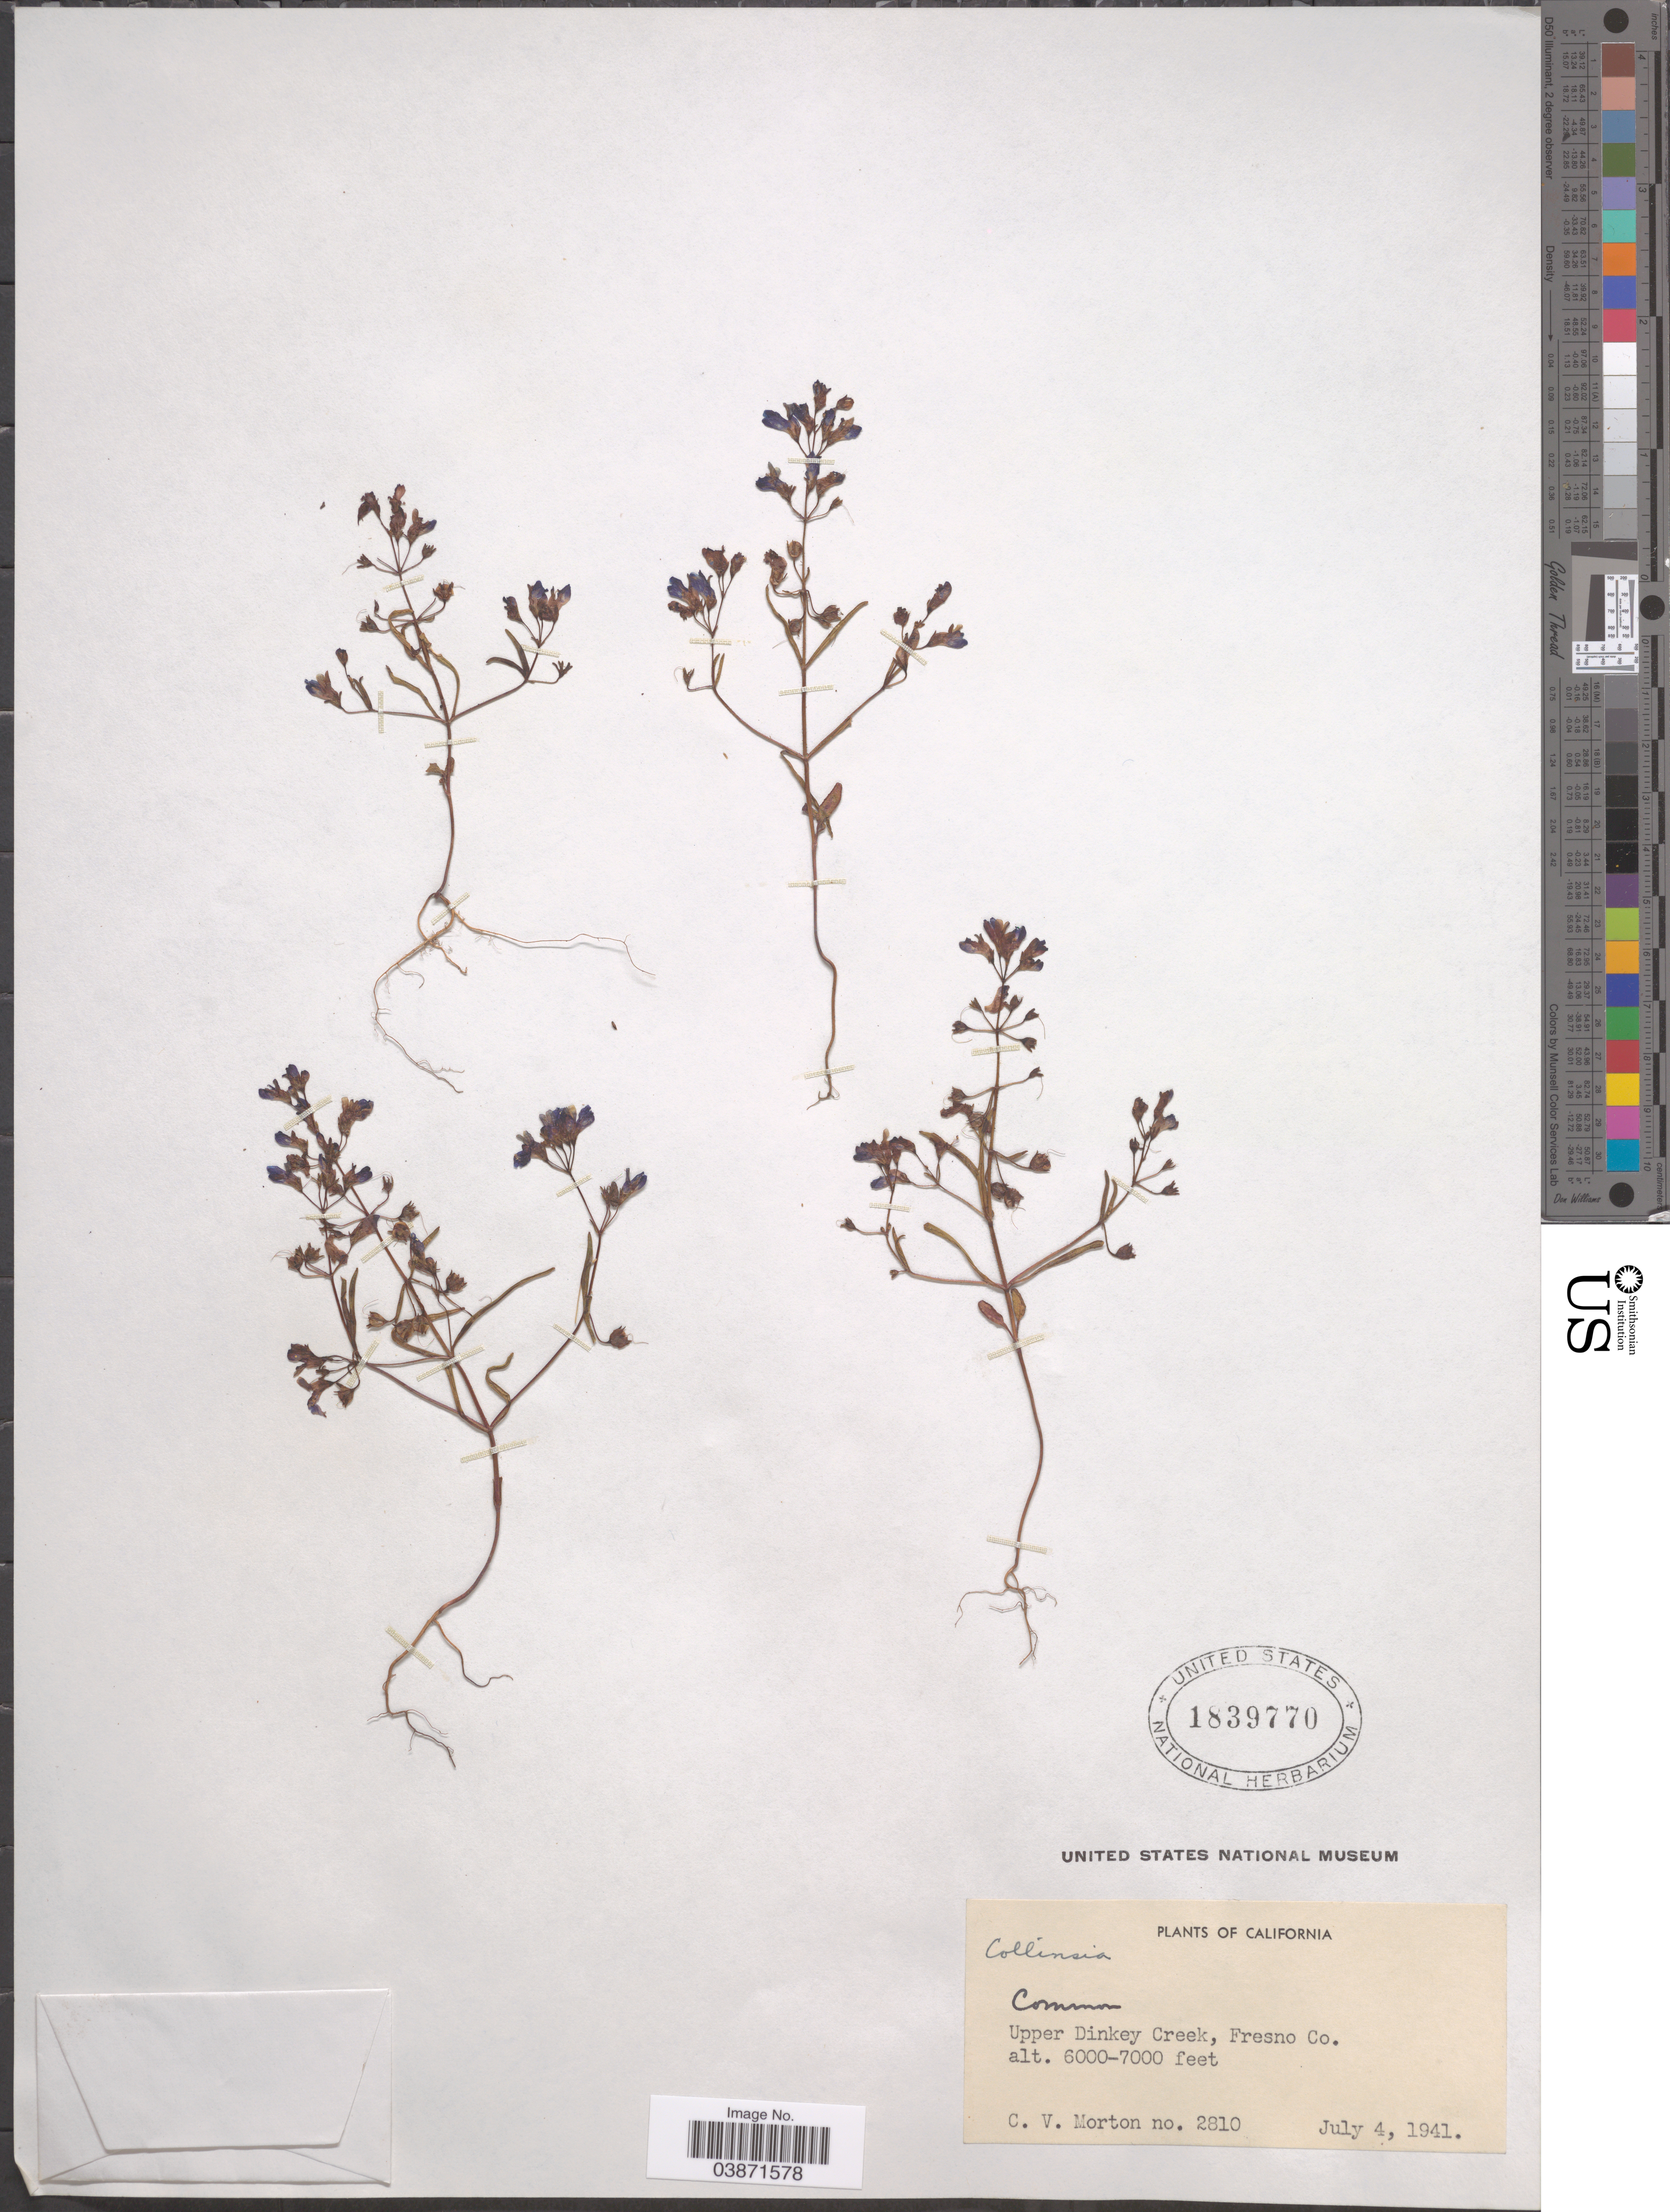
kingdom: Plantae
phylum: Tracheophyta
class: Magnoliopsida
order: Lamiales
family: Plantaginaceae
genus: Collinsia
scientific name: Collinsia sp.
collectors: C. V. Morton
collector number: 2810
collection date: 1941-07-04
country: United States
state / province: California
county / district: Fresno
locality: Upper Dinkey Creek, Fresno Co.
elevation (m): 1829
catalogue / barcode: US 1839770